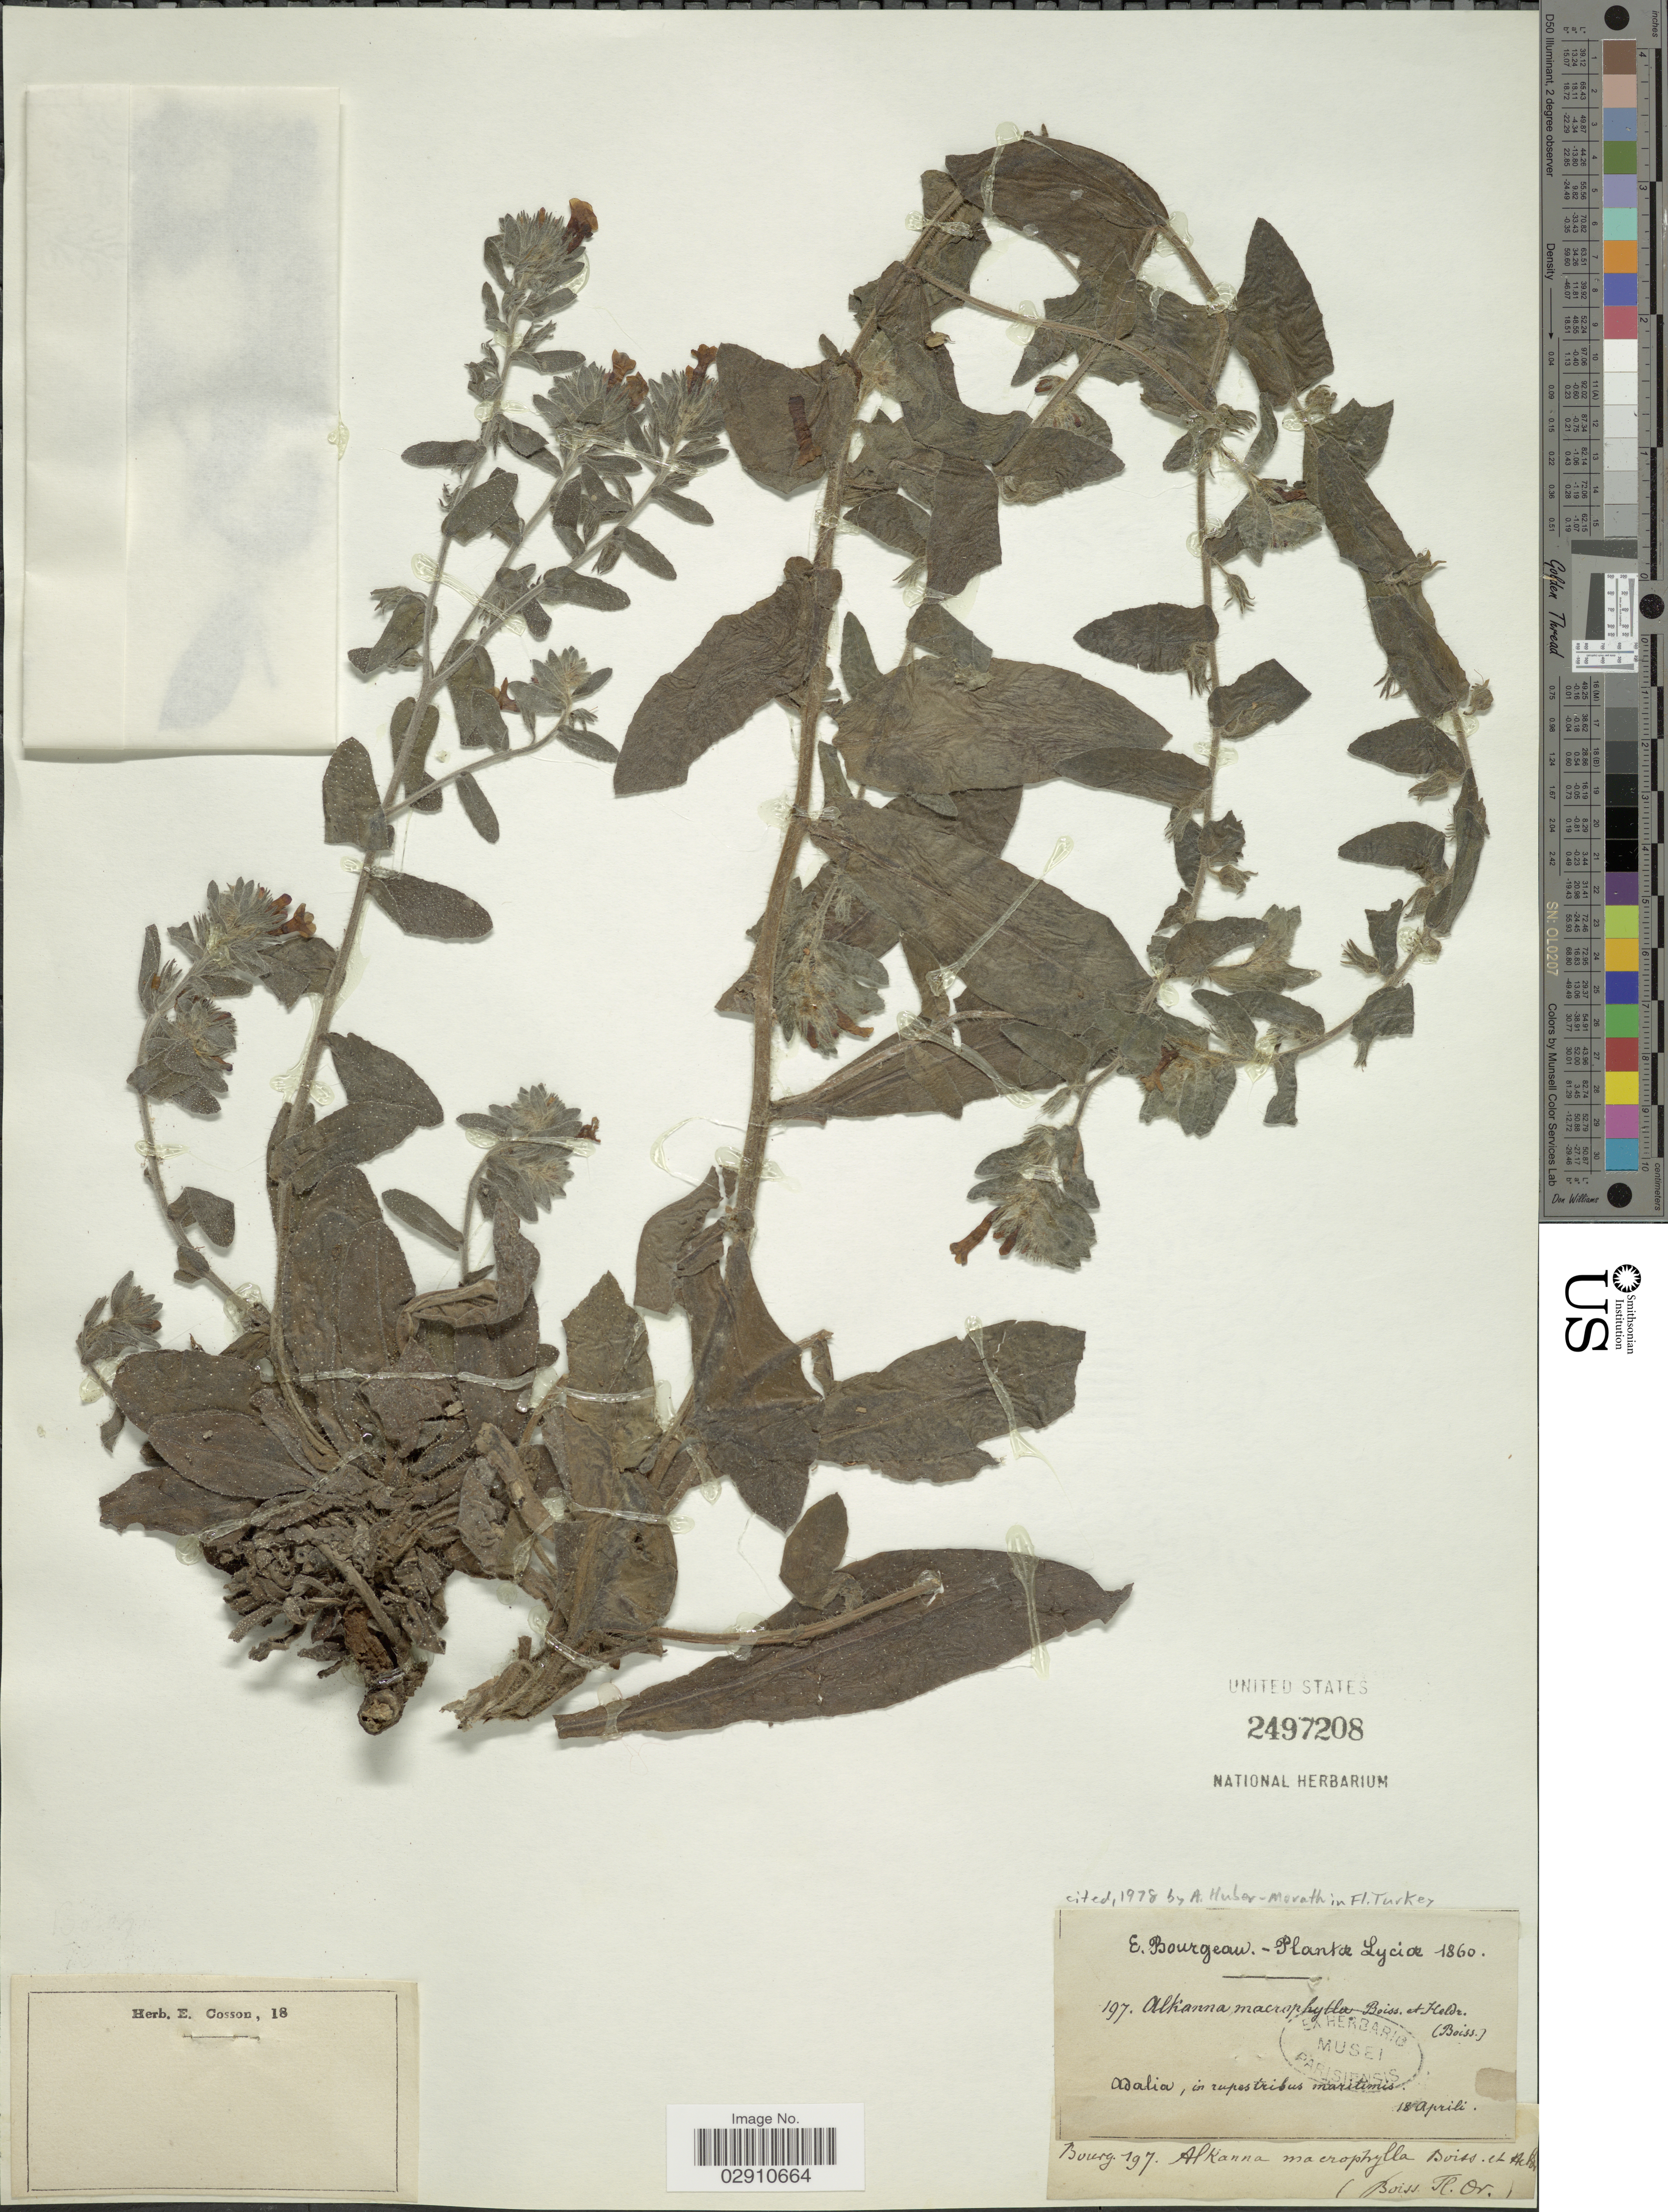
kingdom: Plantae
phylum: Tracheophyta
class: Magnoliopsida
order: Boraginales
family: Boraginaceae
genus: Alkanna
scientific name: Alkanna macrophylla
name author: Boiss. & Heldr.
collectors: E. Bourgeau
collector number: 197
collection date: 1860-04-18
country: Turkey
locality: Lyciæ. Adalia, in rupestribus maritimis.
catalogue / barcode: US 2497208